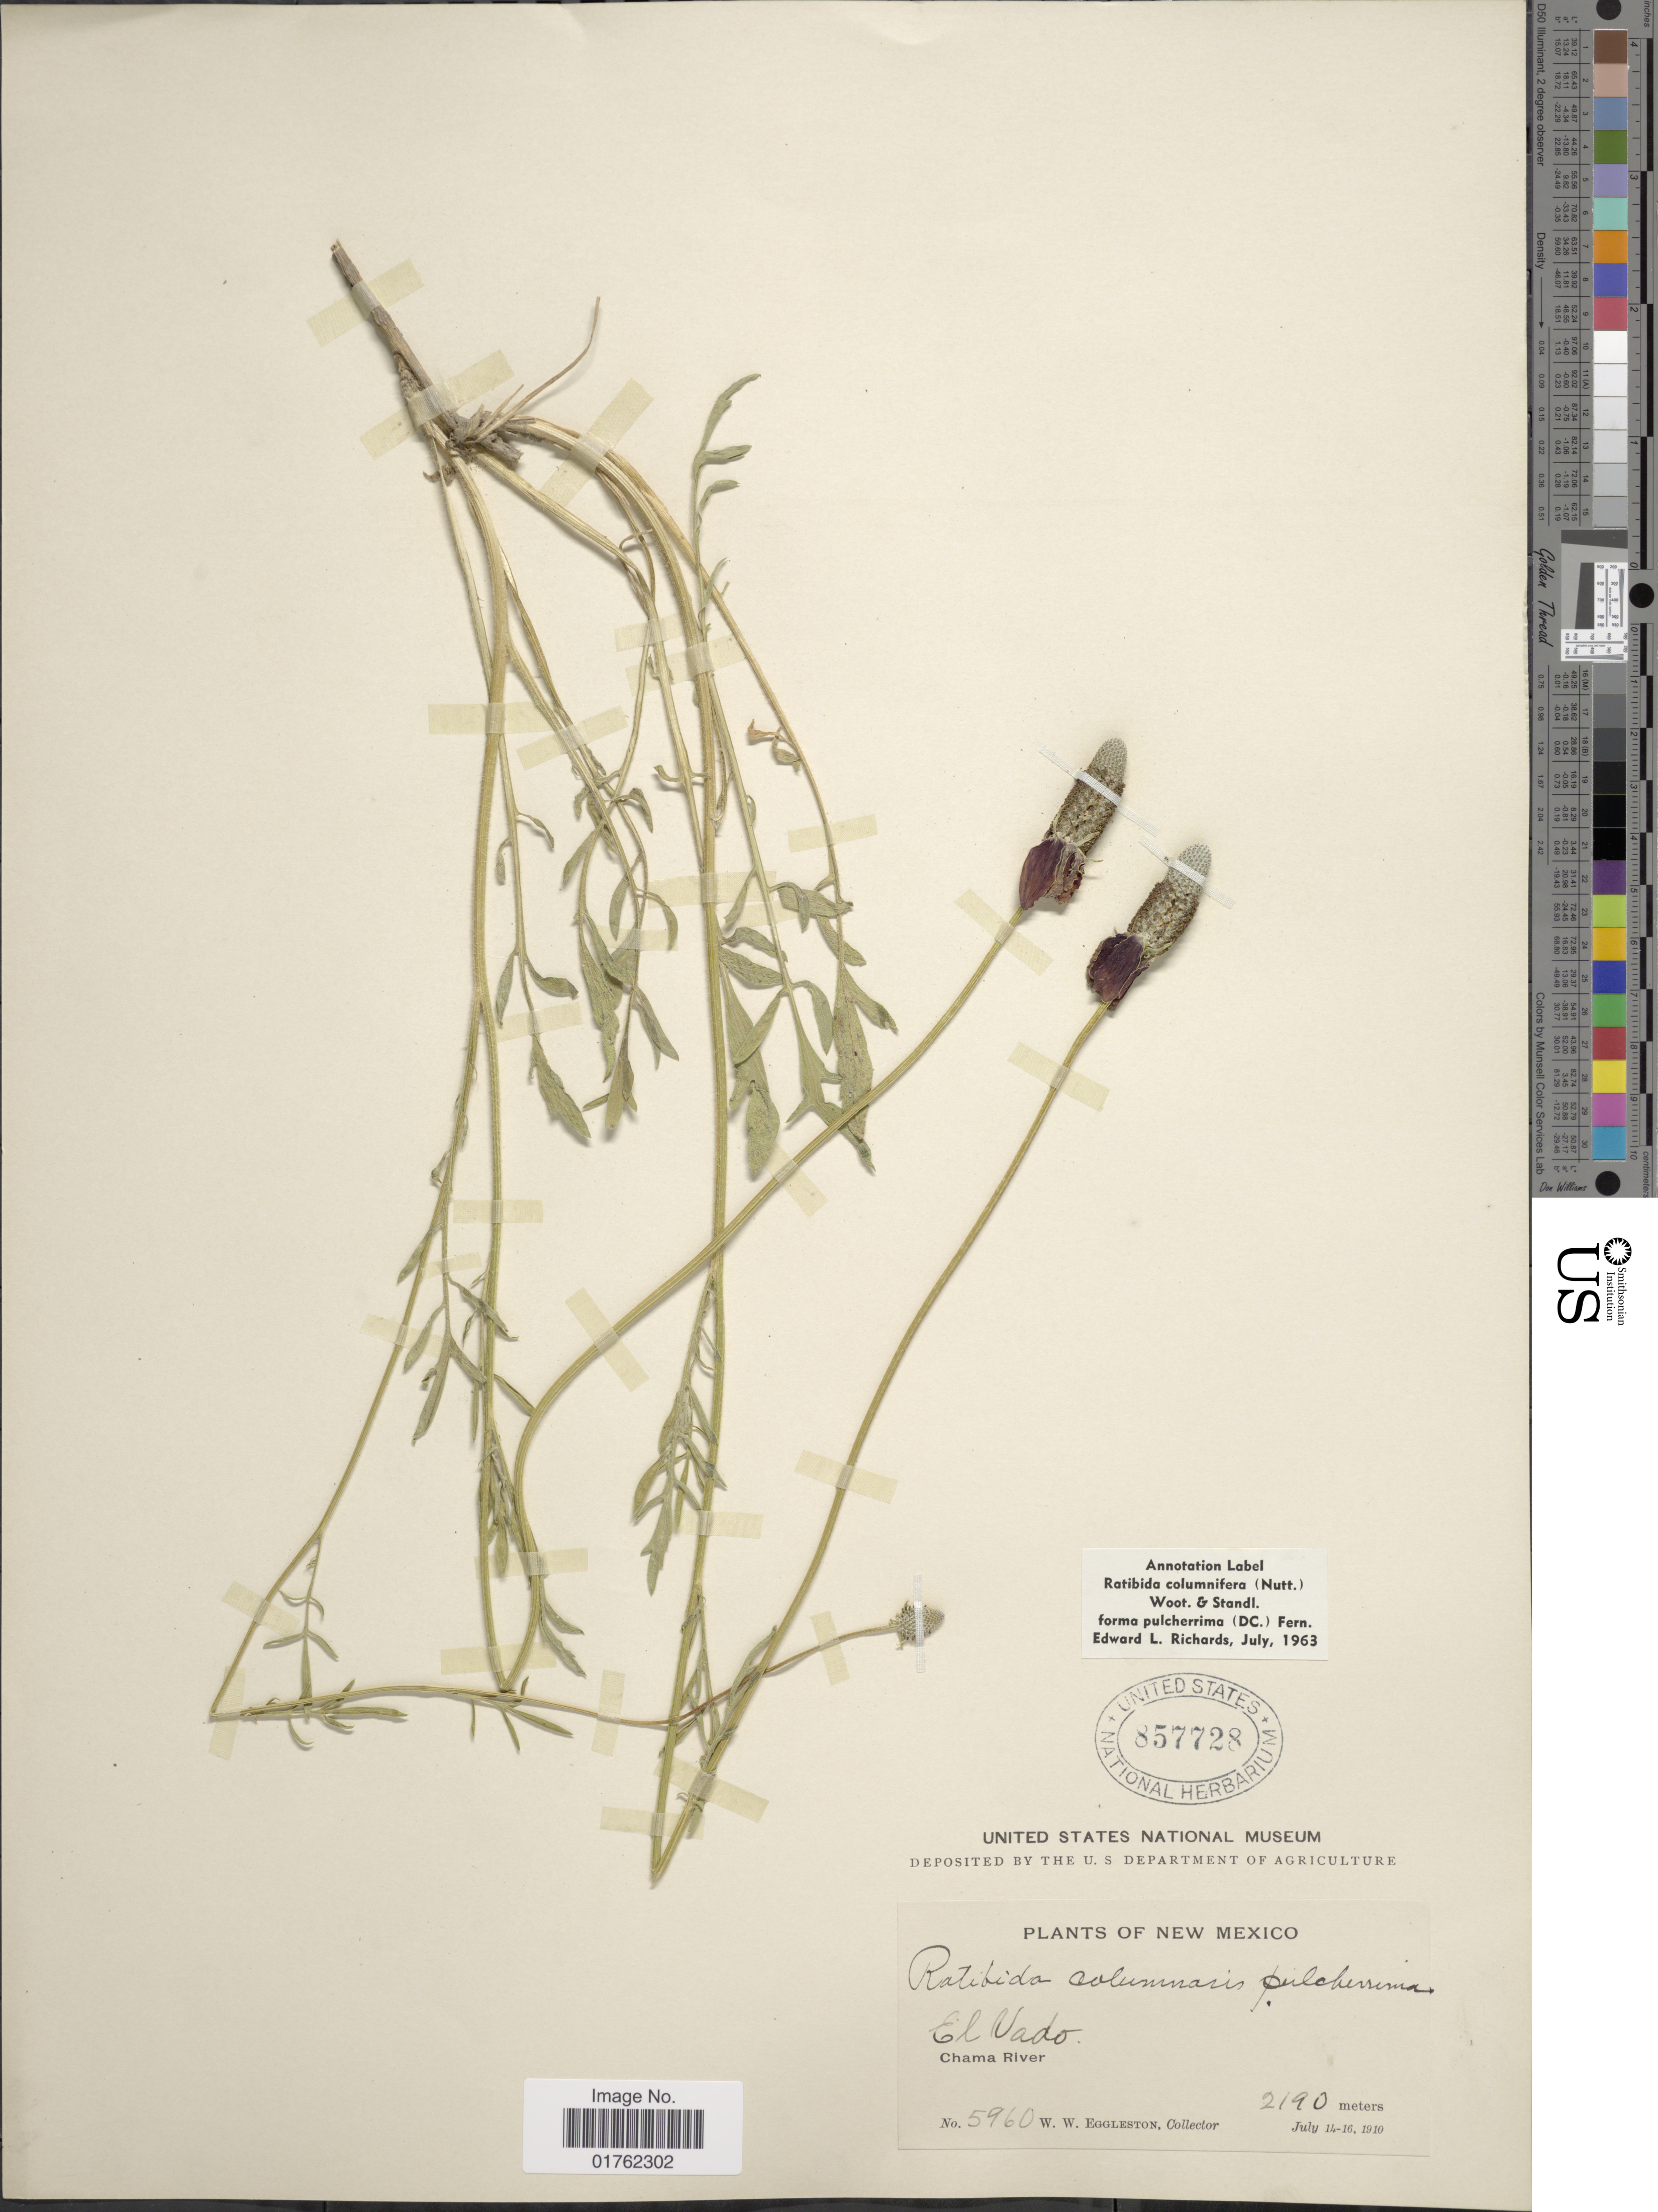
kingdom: Plantae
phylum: Tracheophyta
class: Magnoliopsida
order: Asterales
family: Asteraceae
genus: Ratibida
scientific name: Ratibida columnaris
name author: (Pursh) D. Don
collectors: W. W. Eggleston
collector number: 5960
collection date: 1910-07-14/1910-07-16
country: United States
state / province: New Mexico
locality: El Vado, Chama River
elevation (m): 2190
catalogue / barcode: US 857728